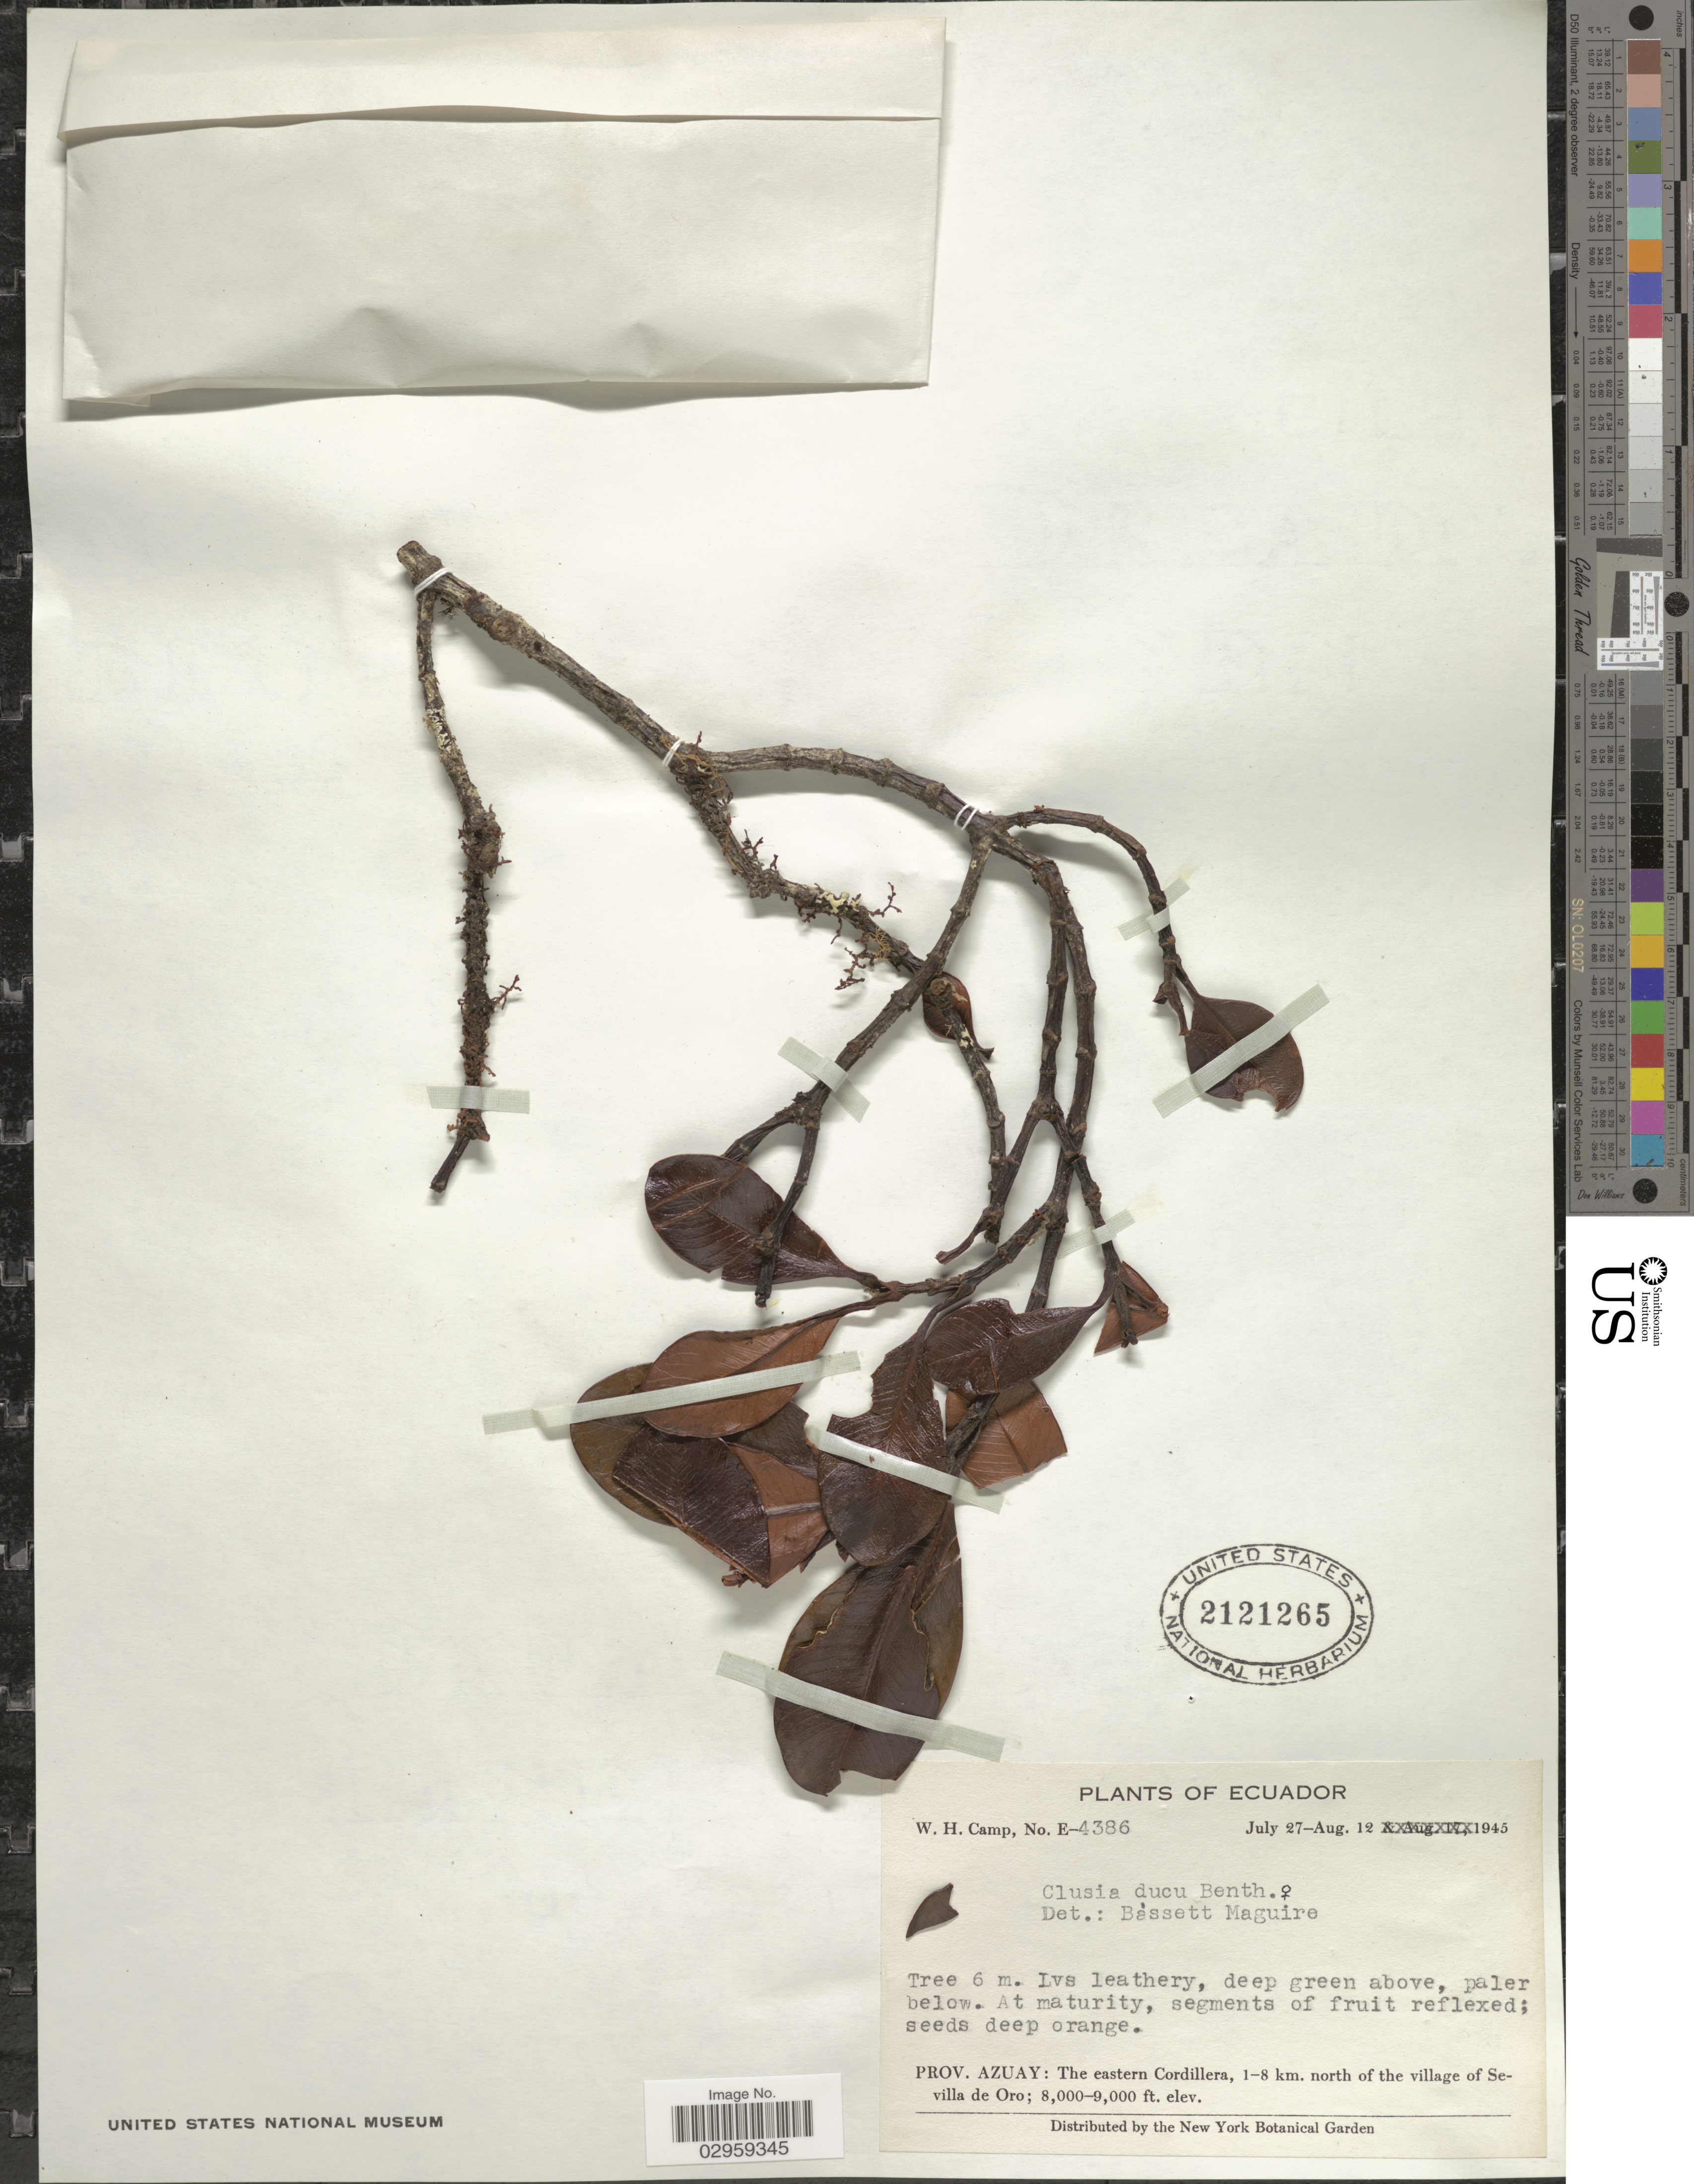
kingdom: Plantae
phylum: Tracheophyta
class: Magnoliopsida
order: Malpighiales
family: Clusiaceae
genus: Clusia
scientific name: Clusia ducu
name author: Benth.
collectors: W. H. Camp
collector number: E-4386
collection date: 1945-07-27/1945-08-12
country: Ecuador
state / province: Azuay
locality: The eastern Cordillera, 1-8 km. north of the village of Sevilla de Oro.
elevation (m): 2438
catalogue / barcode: US 2121265